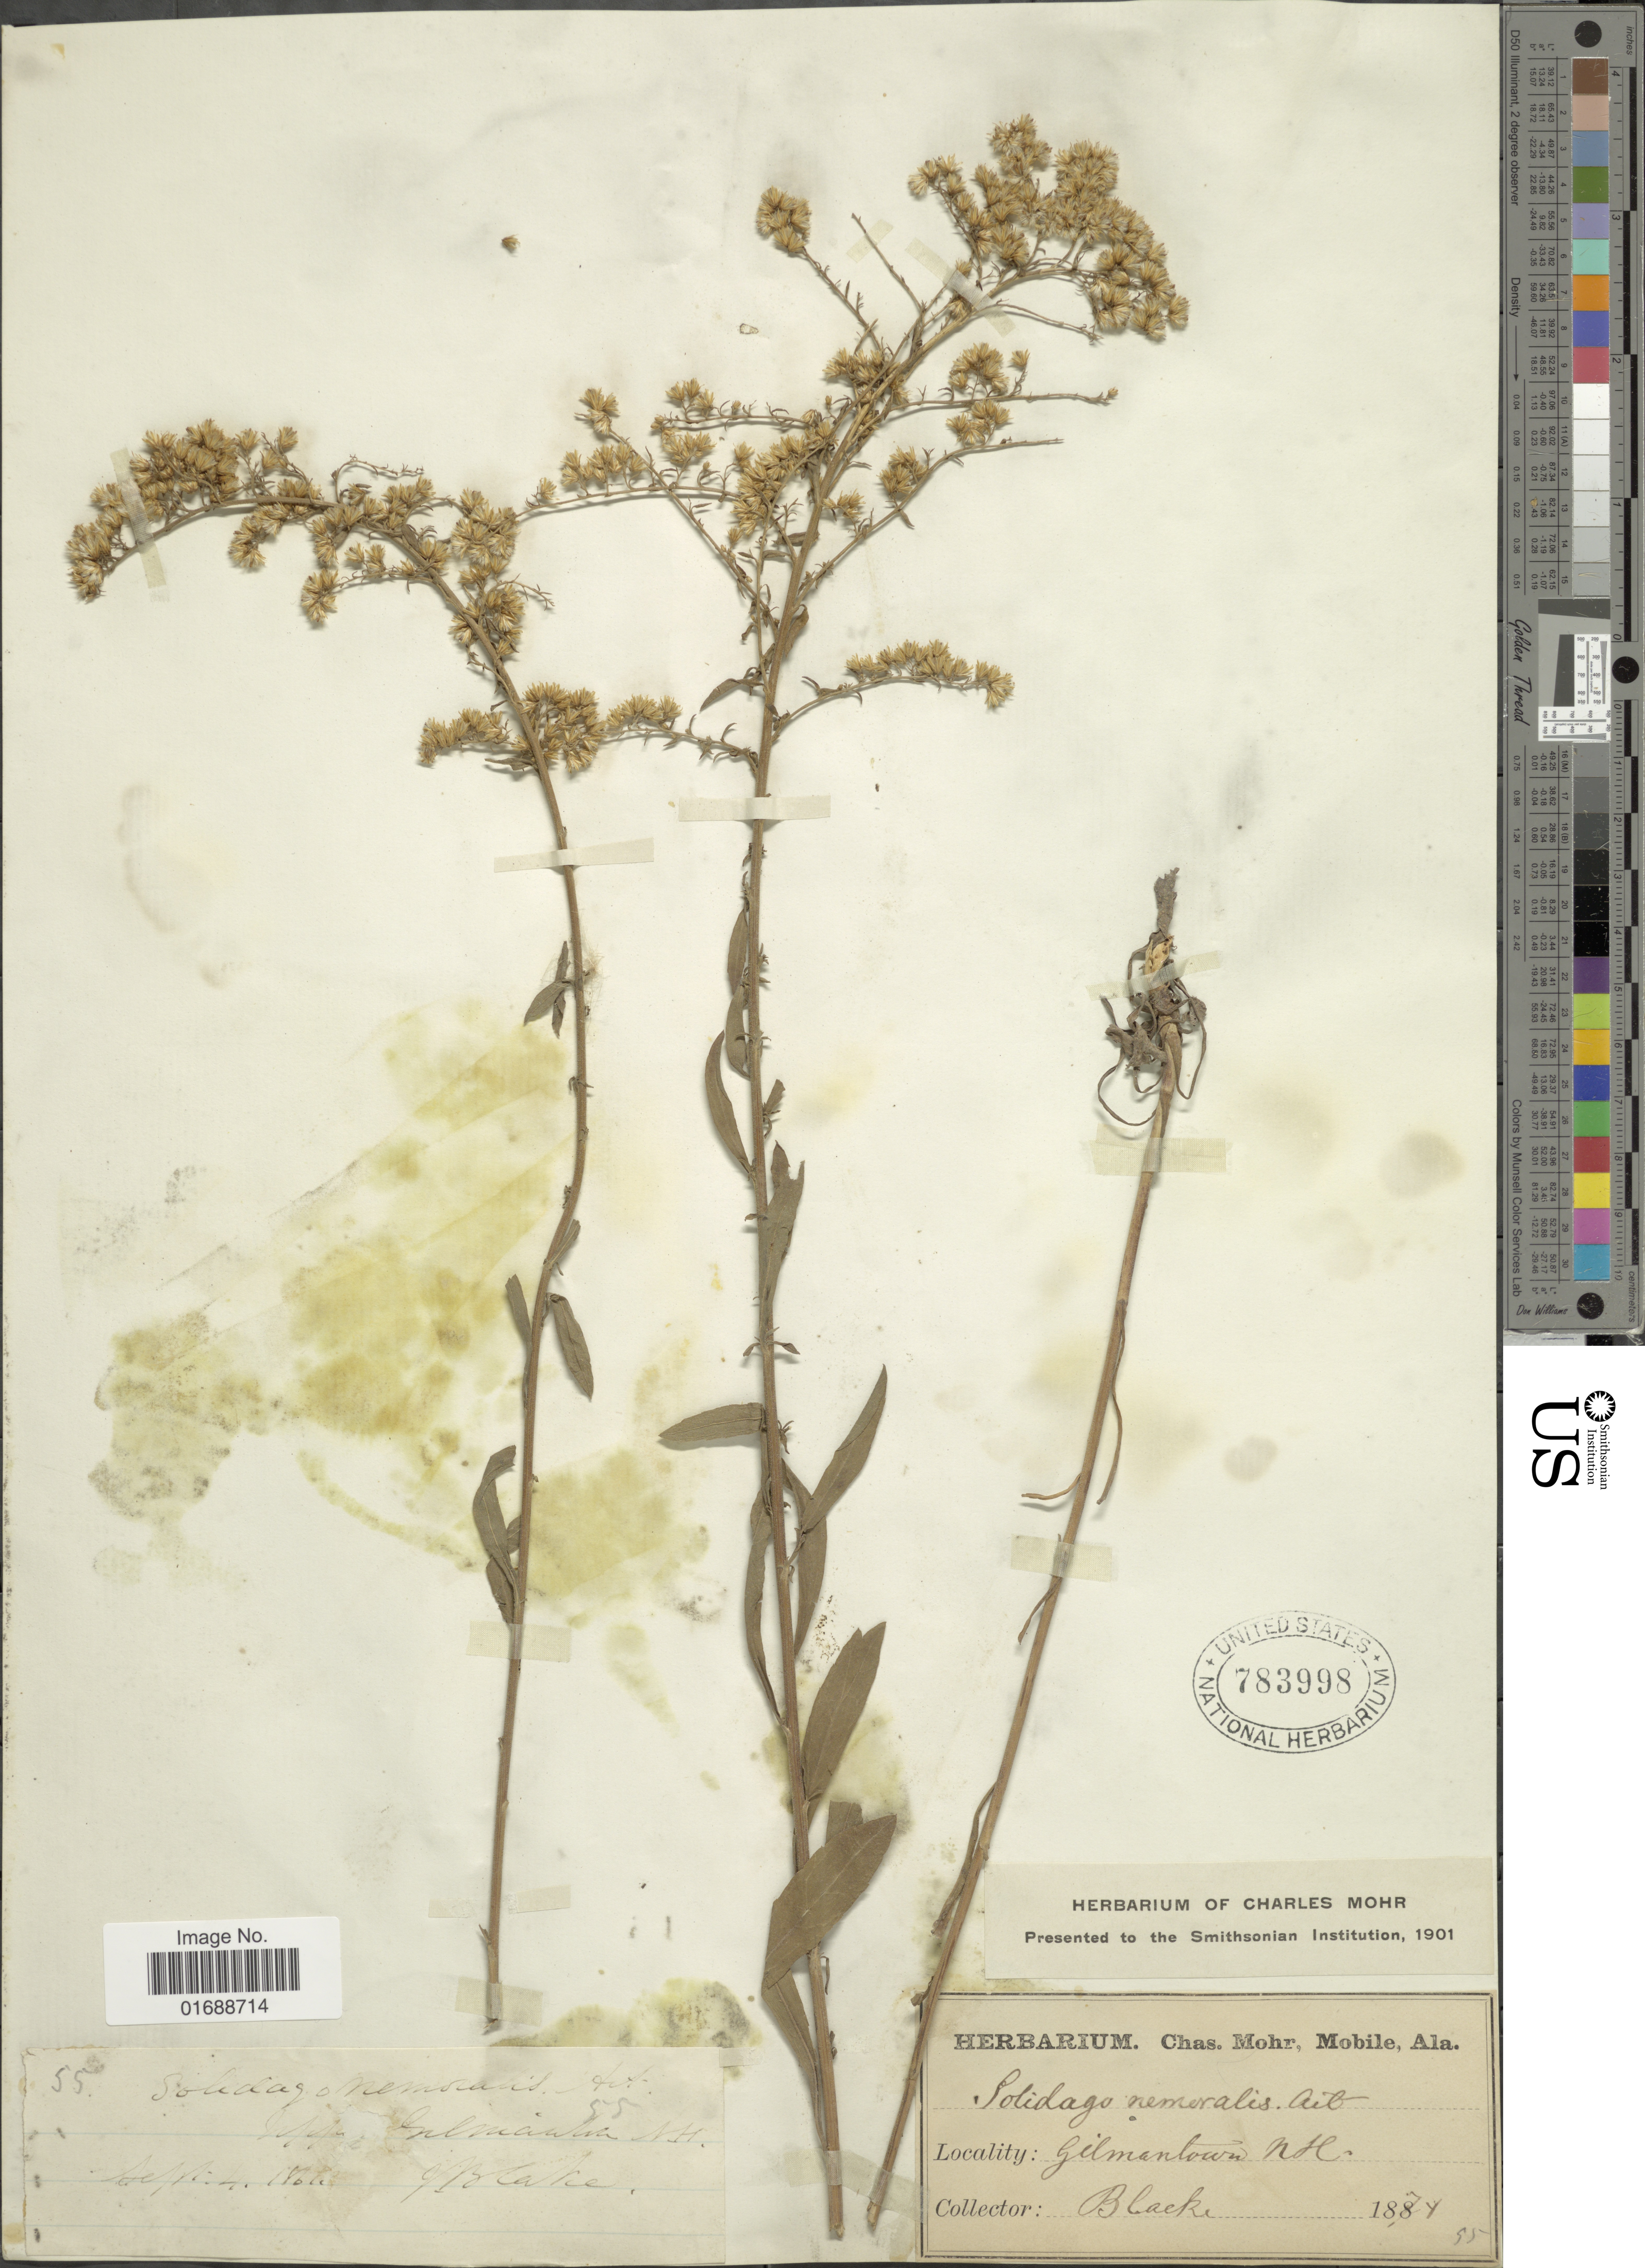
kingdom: Plantae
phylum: Tracheophyta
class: Magnoliopsida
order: Asterales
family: Asteraceae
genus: Solidago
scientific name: Solidago nemoralis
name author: Aiton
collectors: -- Black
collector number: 55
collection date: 1874-09-04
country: United States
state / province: New Hampshire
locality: Gilmantown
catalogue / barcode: US 783998